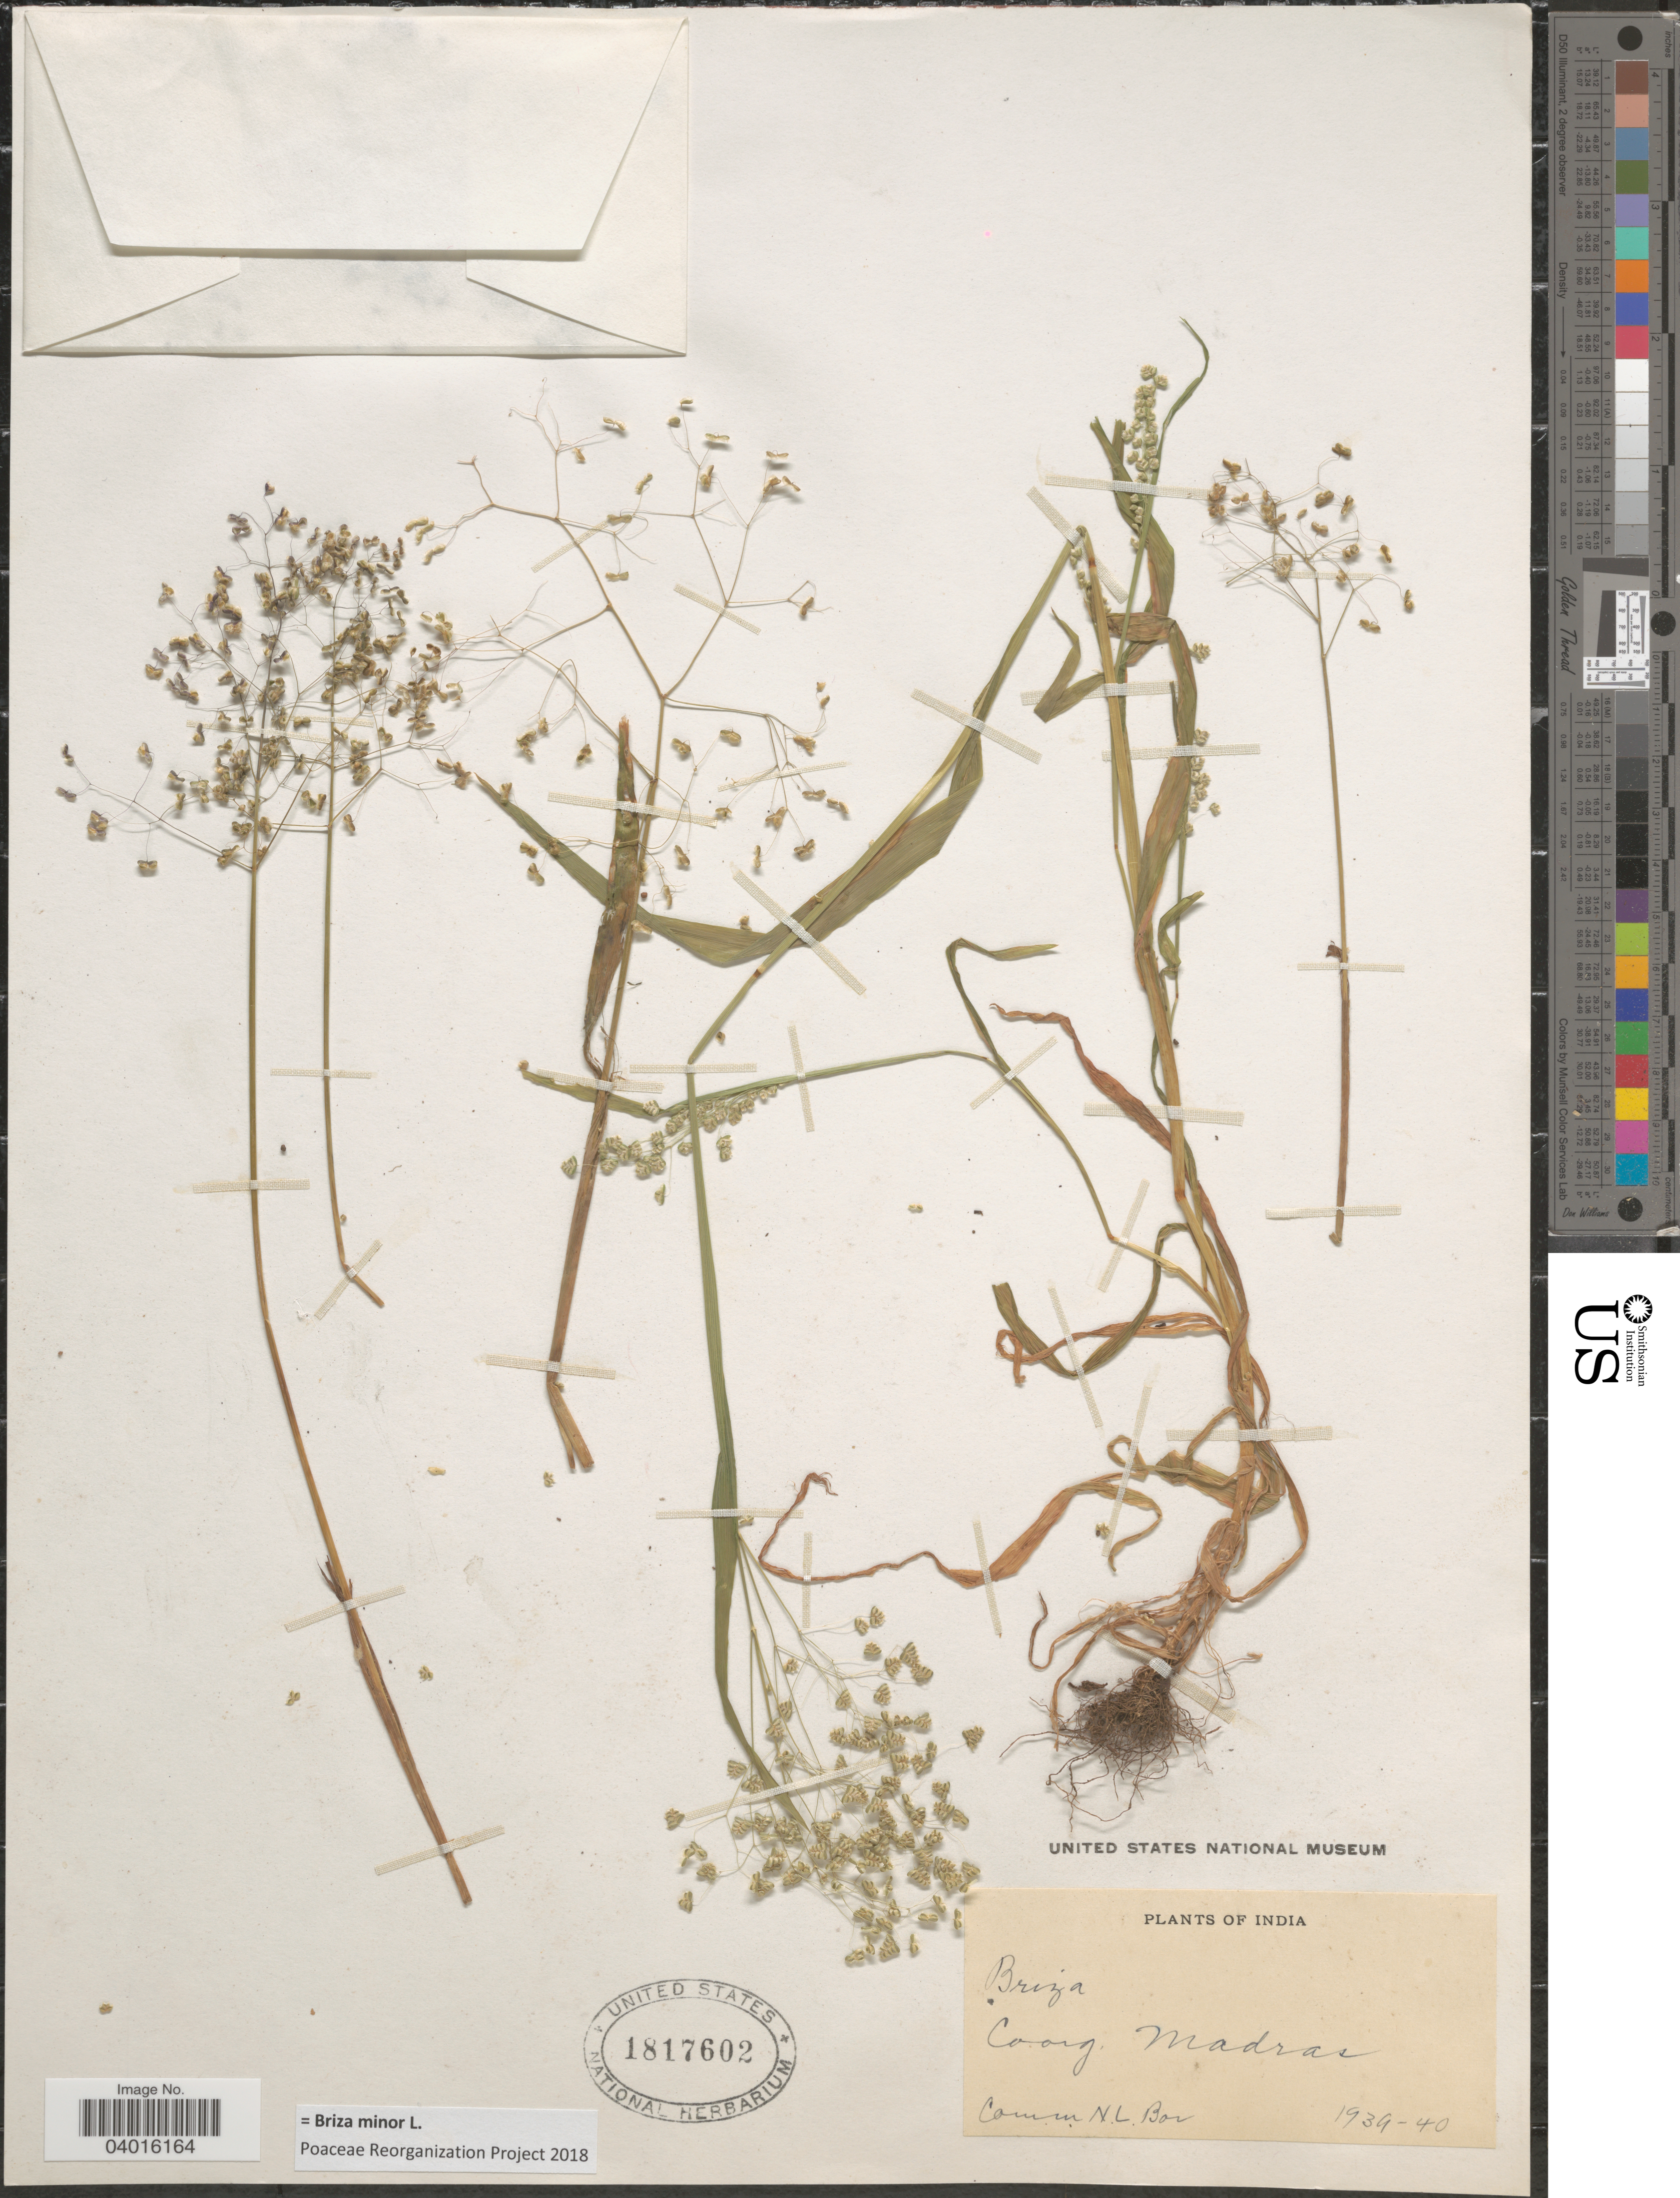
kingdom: Plantae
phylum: Tracheophyta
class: Liliopsida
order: Poales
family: Poaceae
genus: Briza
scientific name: Briza minor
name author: L.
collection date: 1939/1940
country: India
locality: Coorg. Madras.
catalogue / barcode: US 1817602